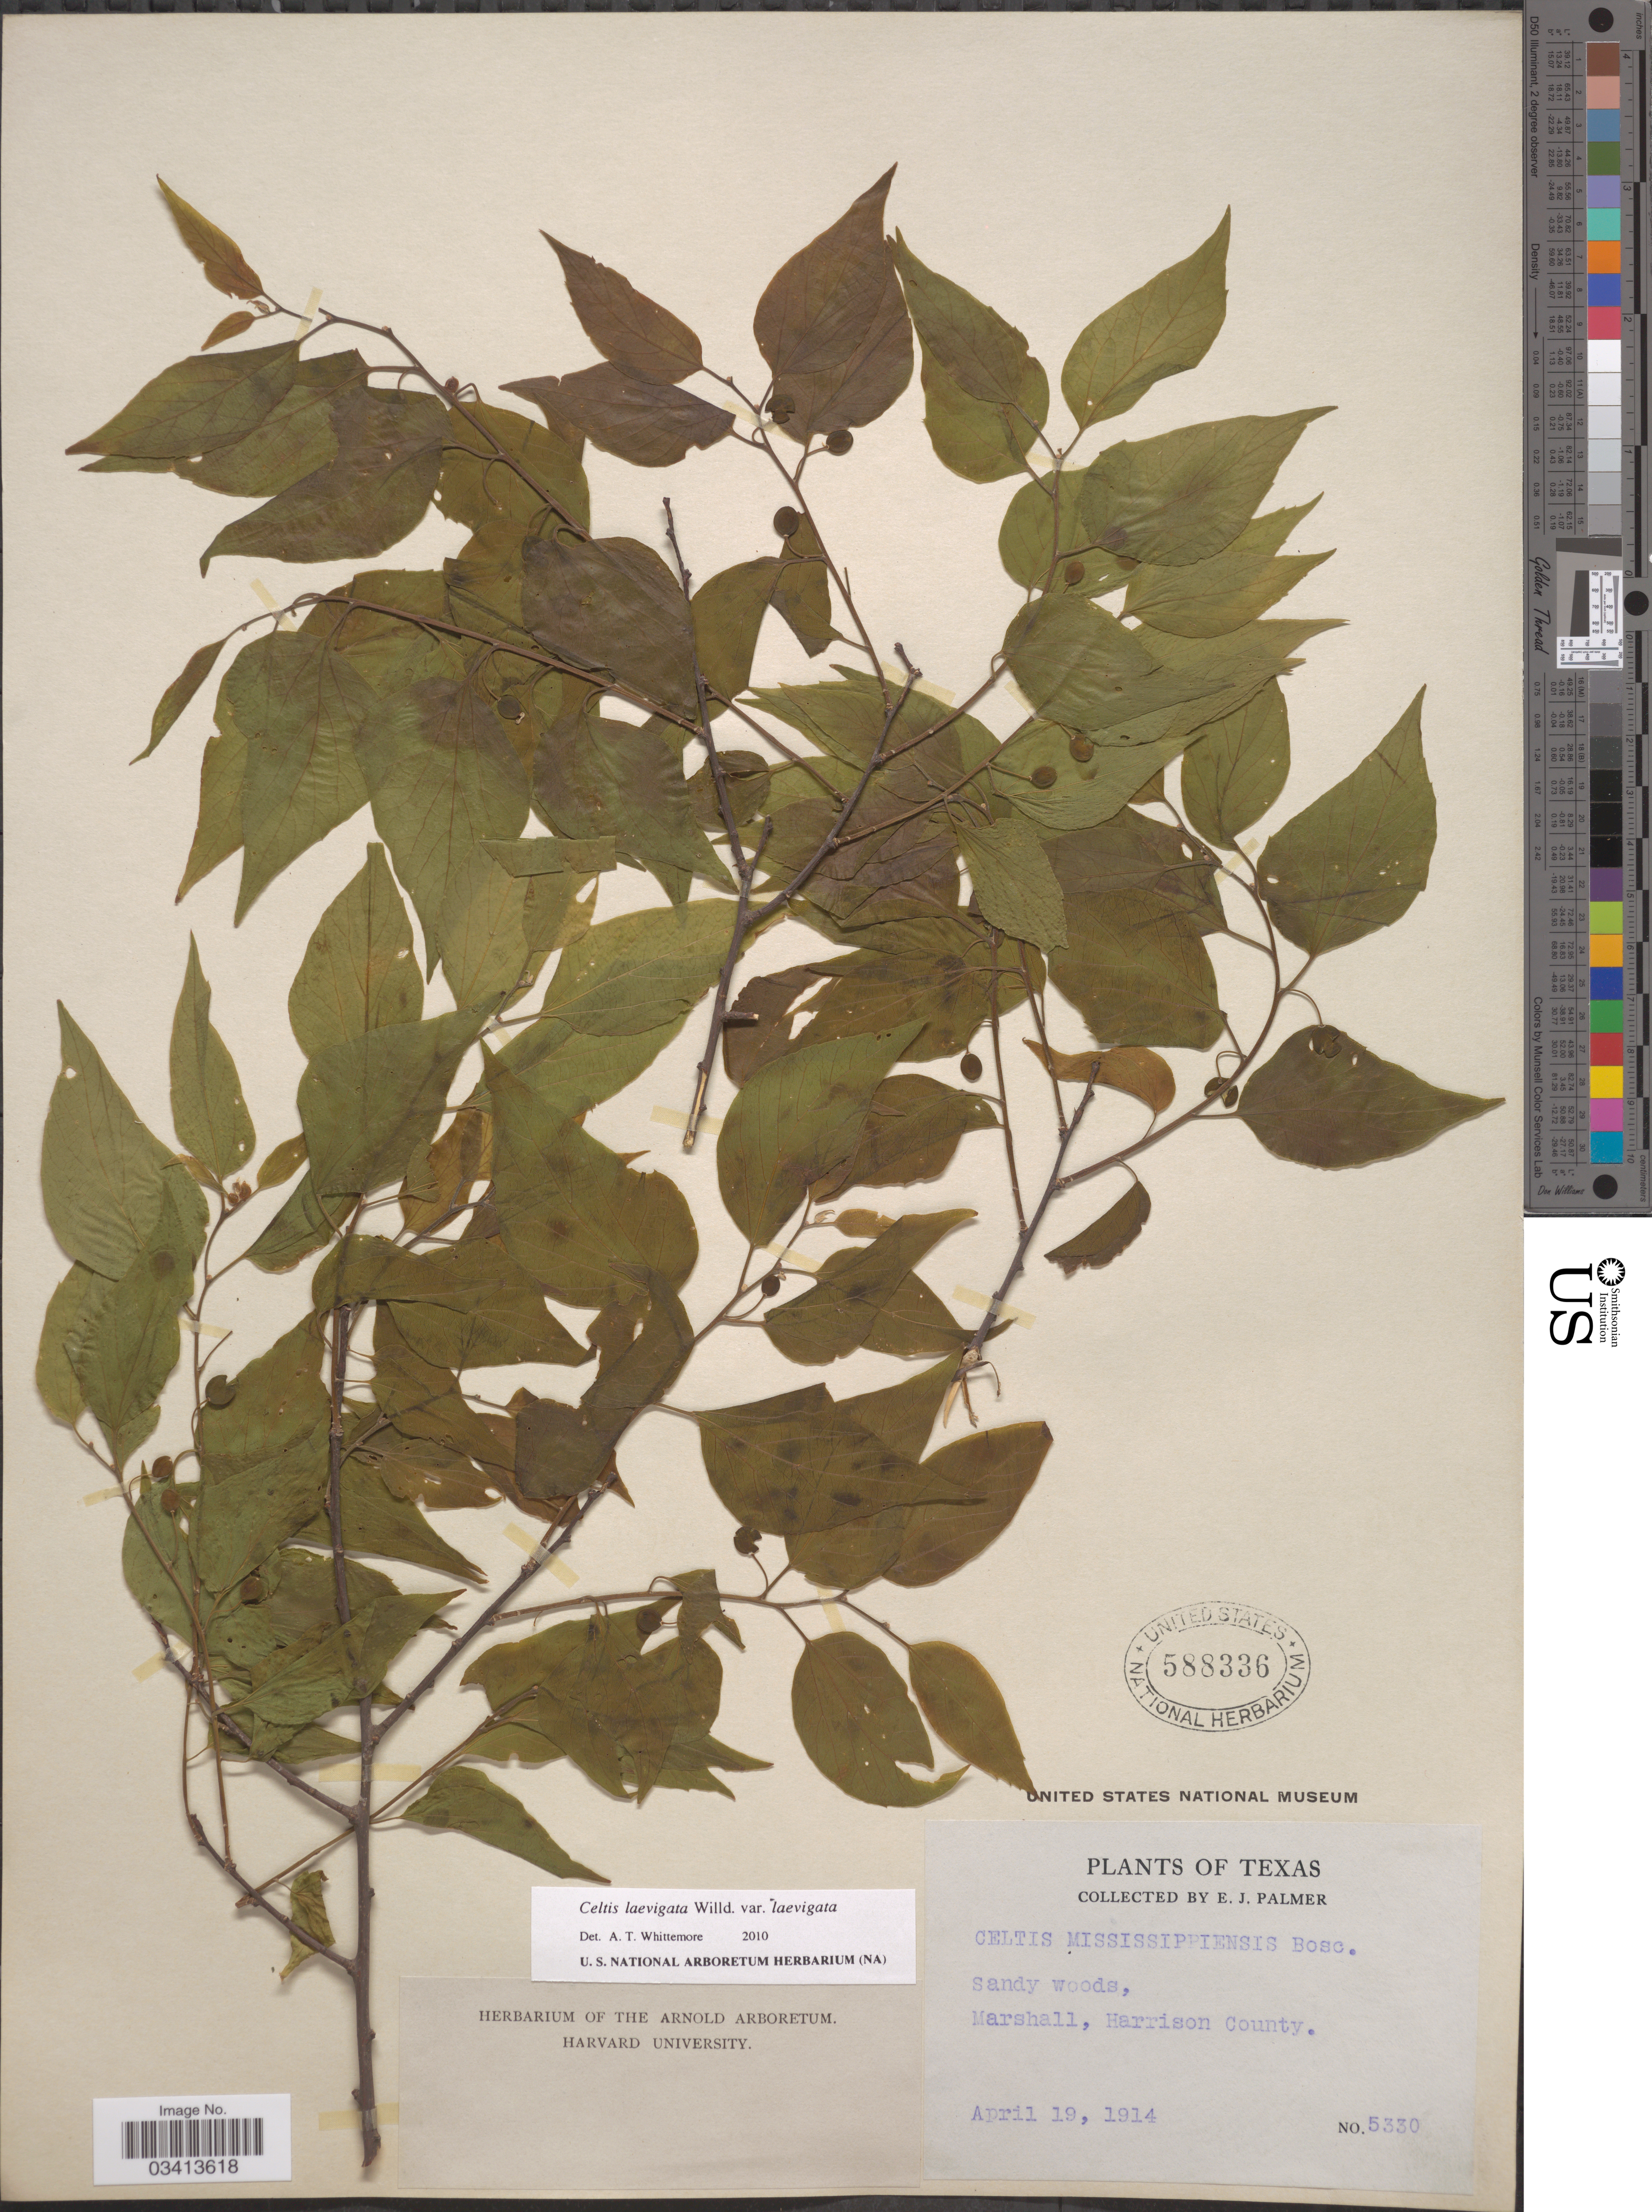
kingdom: Plantae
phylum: Tracheophyta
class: Magnoliopsida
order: Rosales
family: Cannabaceae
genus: Celtis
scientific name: Celtis laevigata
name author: Willd.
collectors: E. J. Palmer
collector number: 5330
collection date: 1914-04-19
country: United States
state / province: Texas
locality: Marshall, Harrison County.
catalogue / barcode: US 588336